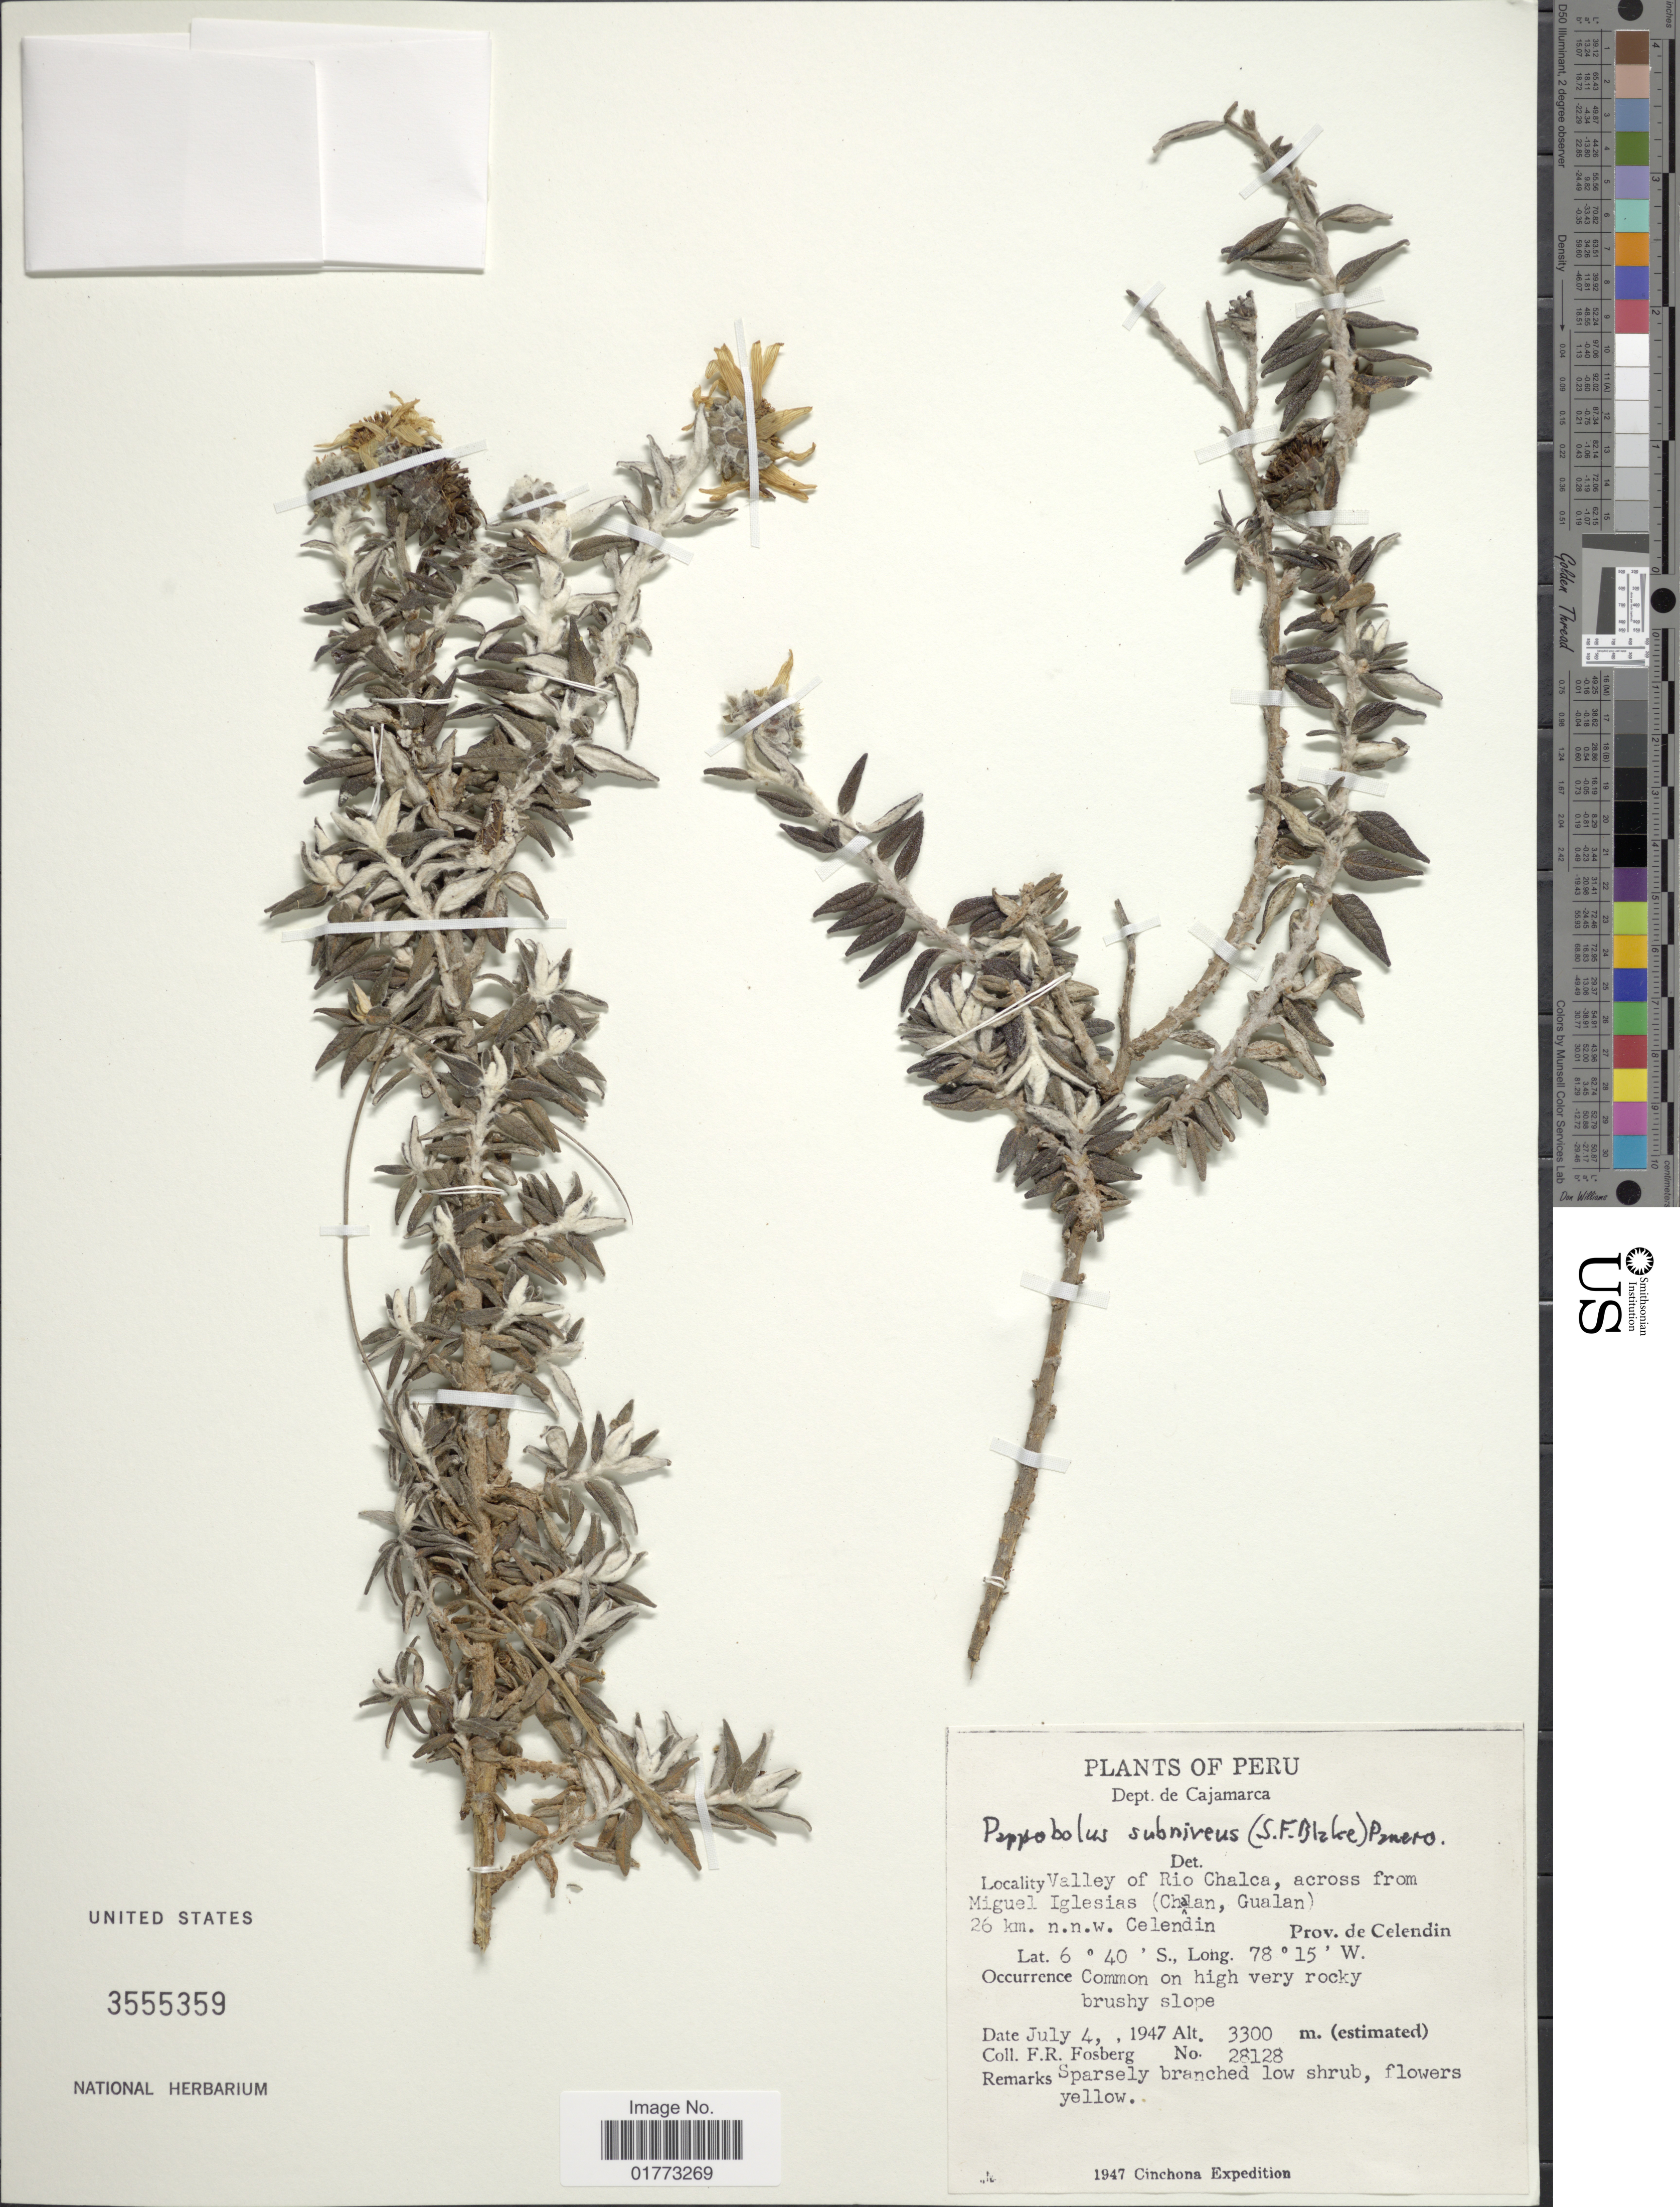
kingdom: Plantae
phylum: Tracheophyta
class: Magnoliopsida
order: Asterales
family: Asteraceae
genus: Pappobolus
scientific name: Pappobolus subniveus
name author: (S.F. Blake) Panero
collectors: F. R. Fosberg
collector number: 28128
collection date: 1947-07-04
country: Peru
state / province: Cajamarca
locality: Valley of Rio Chalca, across from Miguel Iglesias (Chalan, Gualan), 26 km. n.n.w, Celedin, Prov. de Celendin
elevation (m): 3300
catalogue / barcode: US 3555359